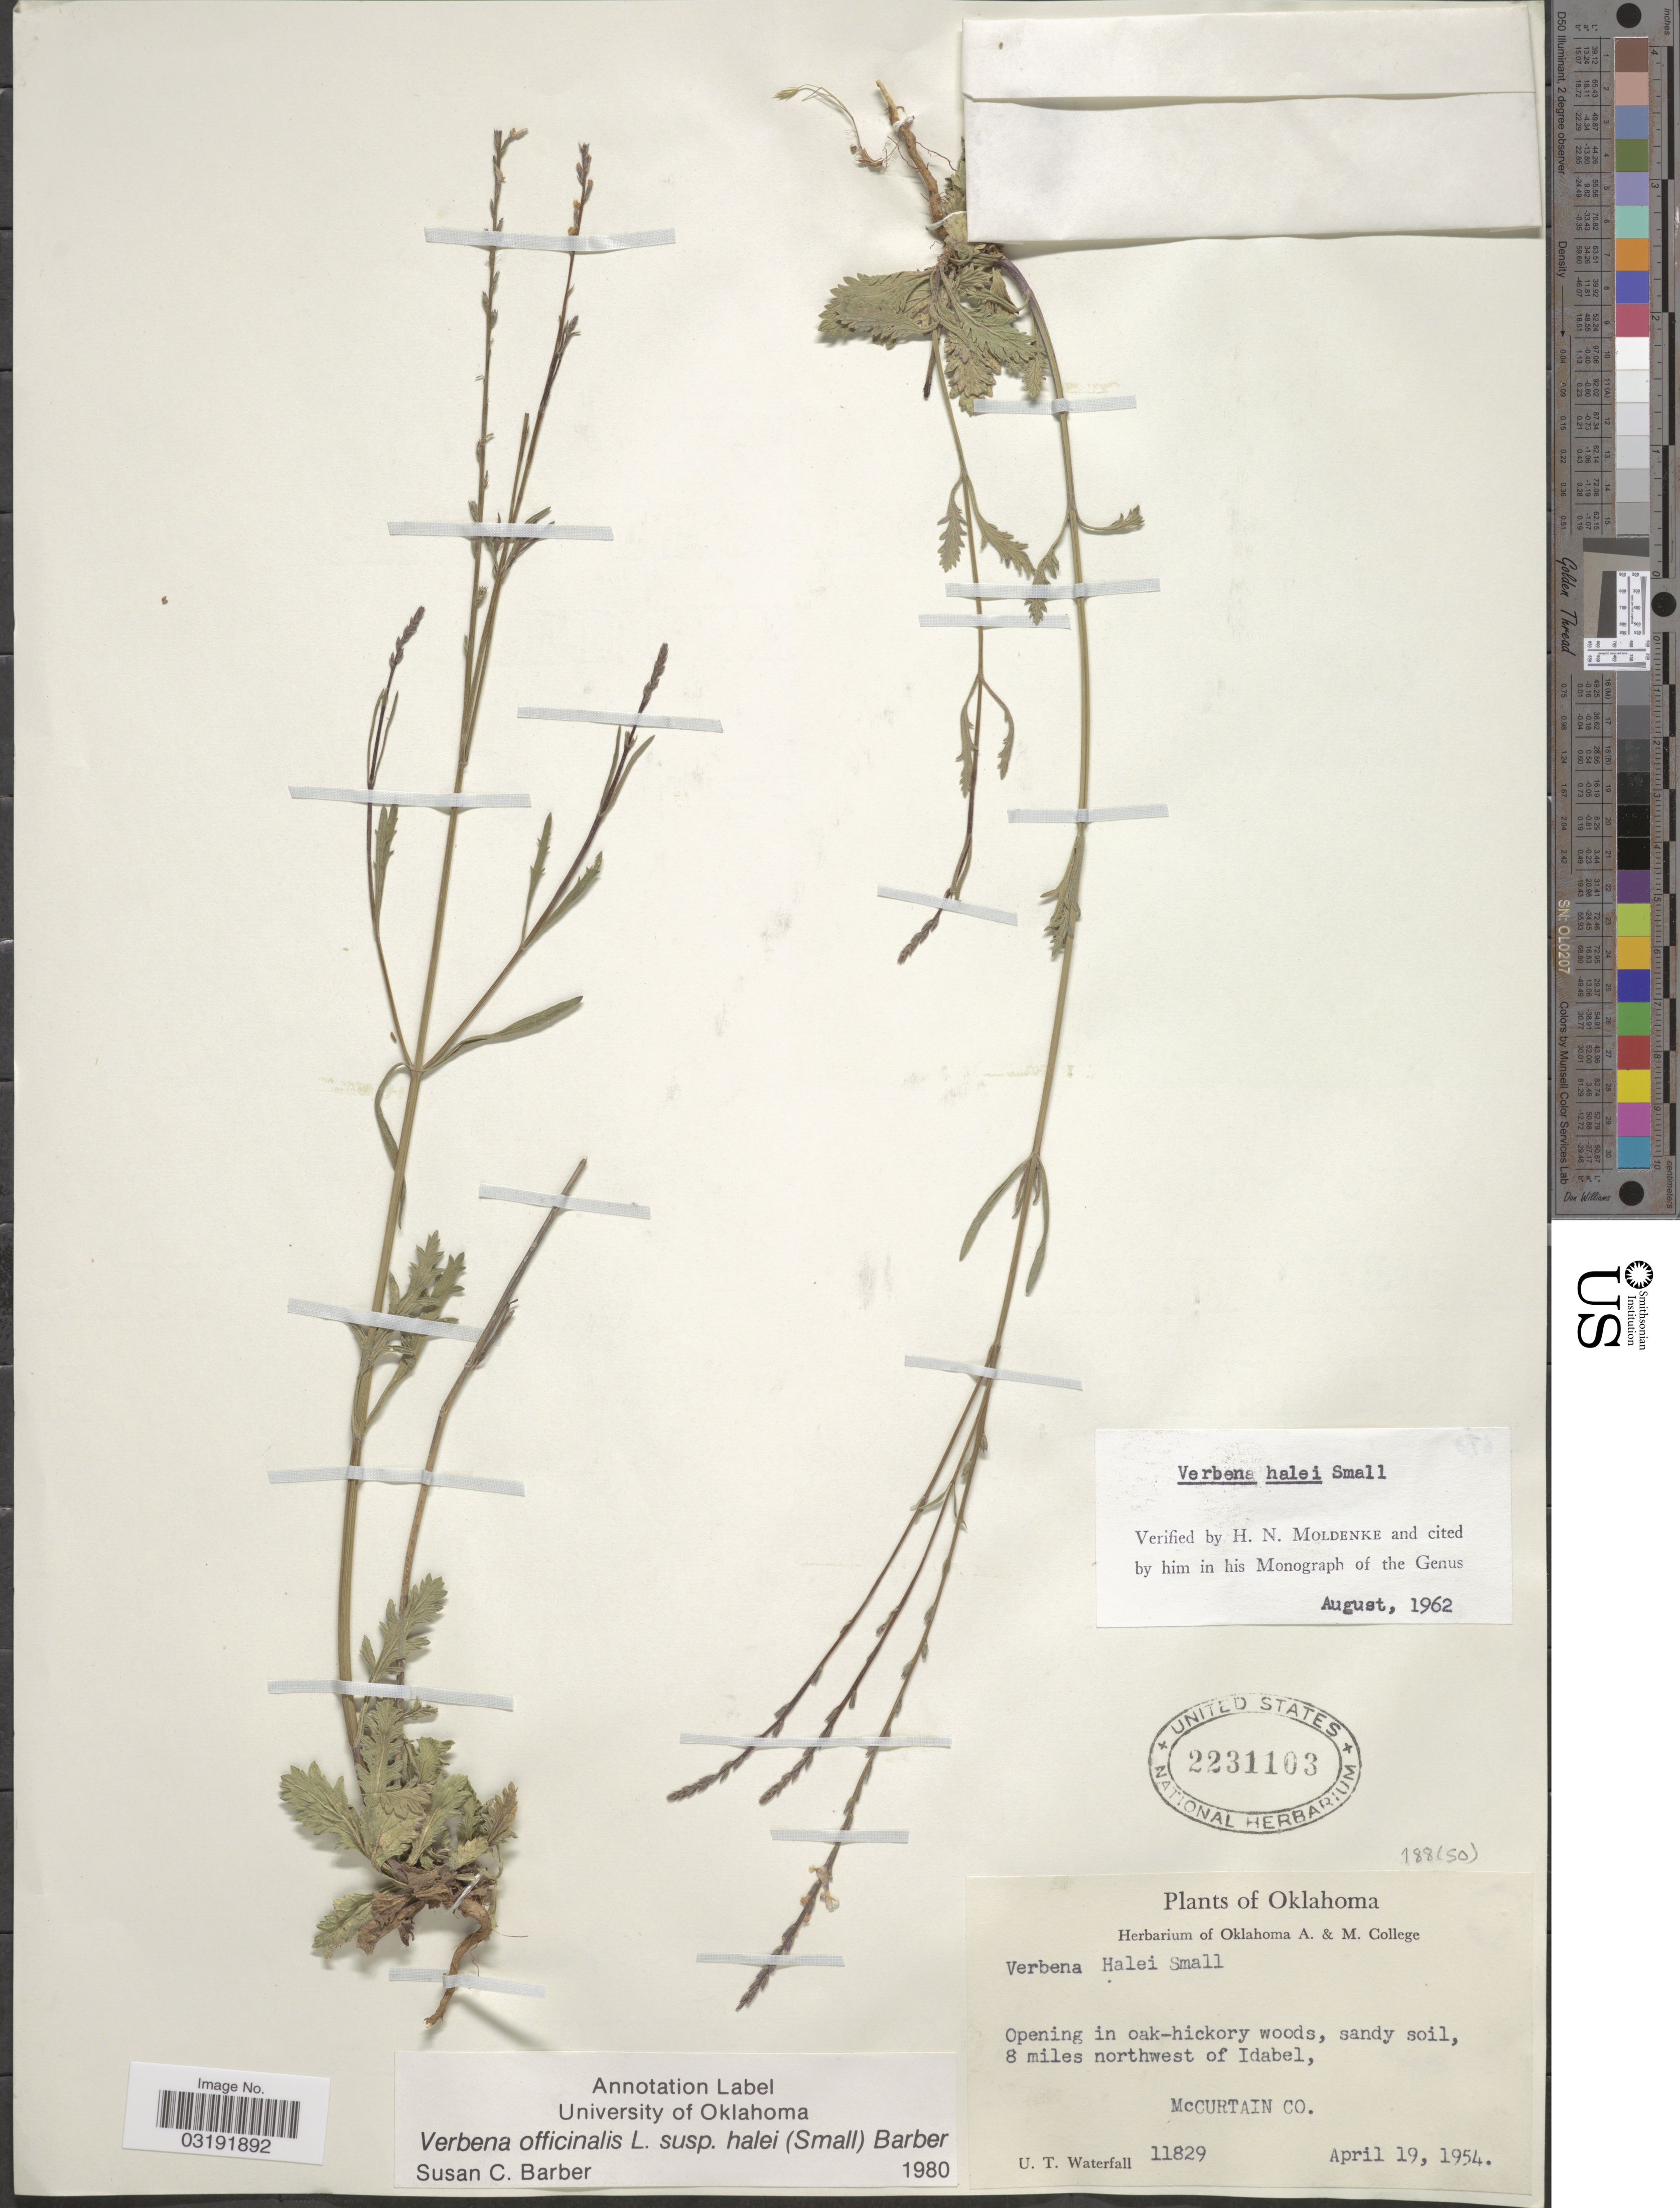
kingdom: Plantae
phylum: Tracheophyta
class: Magnoliopsida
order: Lamiales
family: Verbenaceae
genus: Verbena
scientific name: Verbena officinalis subsp. halei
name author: L.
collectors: U. T. Waterfall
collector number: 11829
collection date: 1954-04-19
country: United States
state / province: Oklahoma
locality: Opening in oak-hickory woods, sandy soil, 8 miles northwest of Idabel, McCurtain Co.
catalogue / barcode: US 2231103